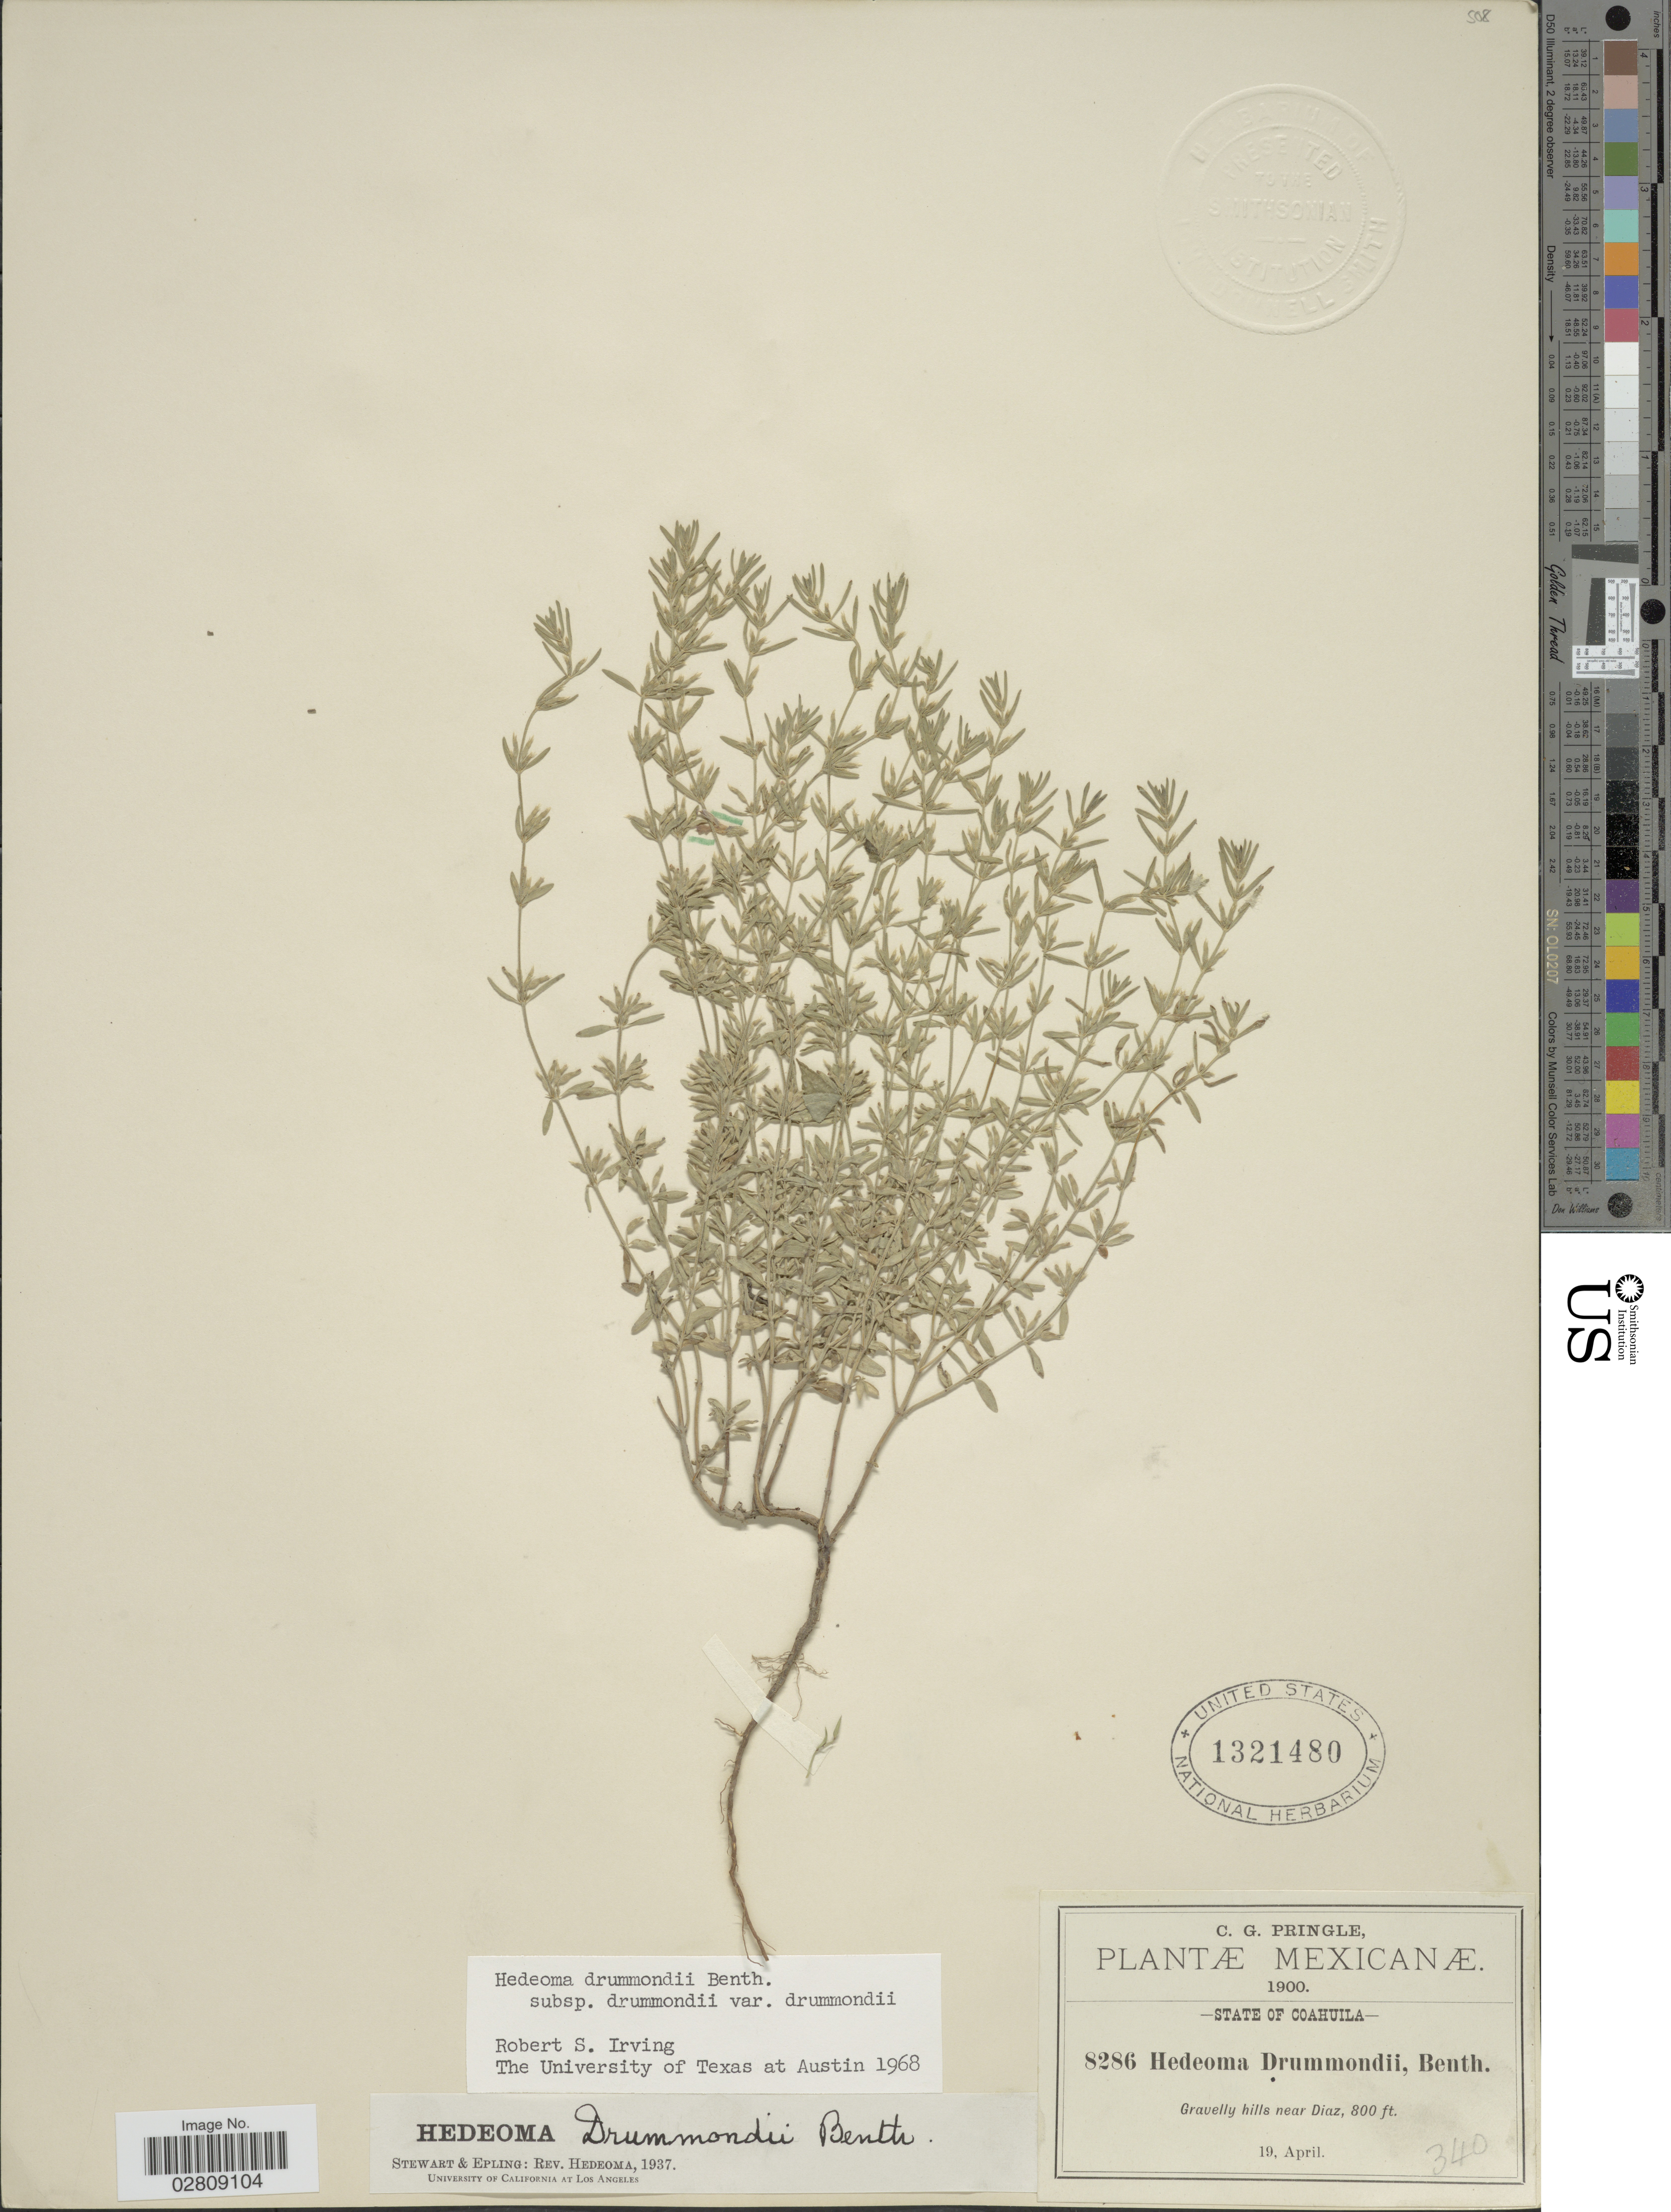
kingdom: Plantae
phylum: Tracheophyta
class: Magnoliopsida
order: Lamiales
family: Lamiaceae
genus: Hedeoma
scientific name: Hedeoma drummondii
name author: Benth.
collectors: C. G. Pringle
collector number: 8286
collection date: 1900-04-19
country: Mexico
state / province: Coahuila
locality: Gravelly hills near Diaz.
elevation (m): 244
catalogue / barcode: US 1321480